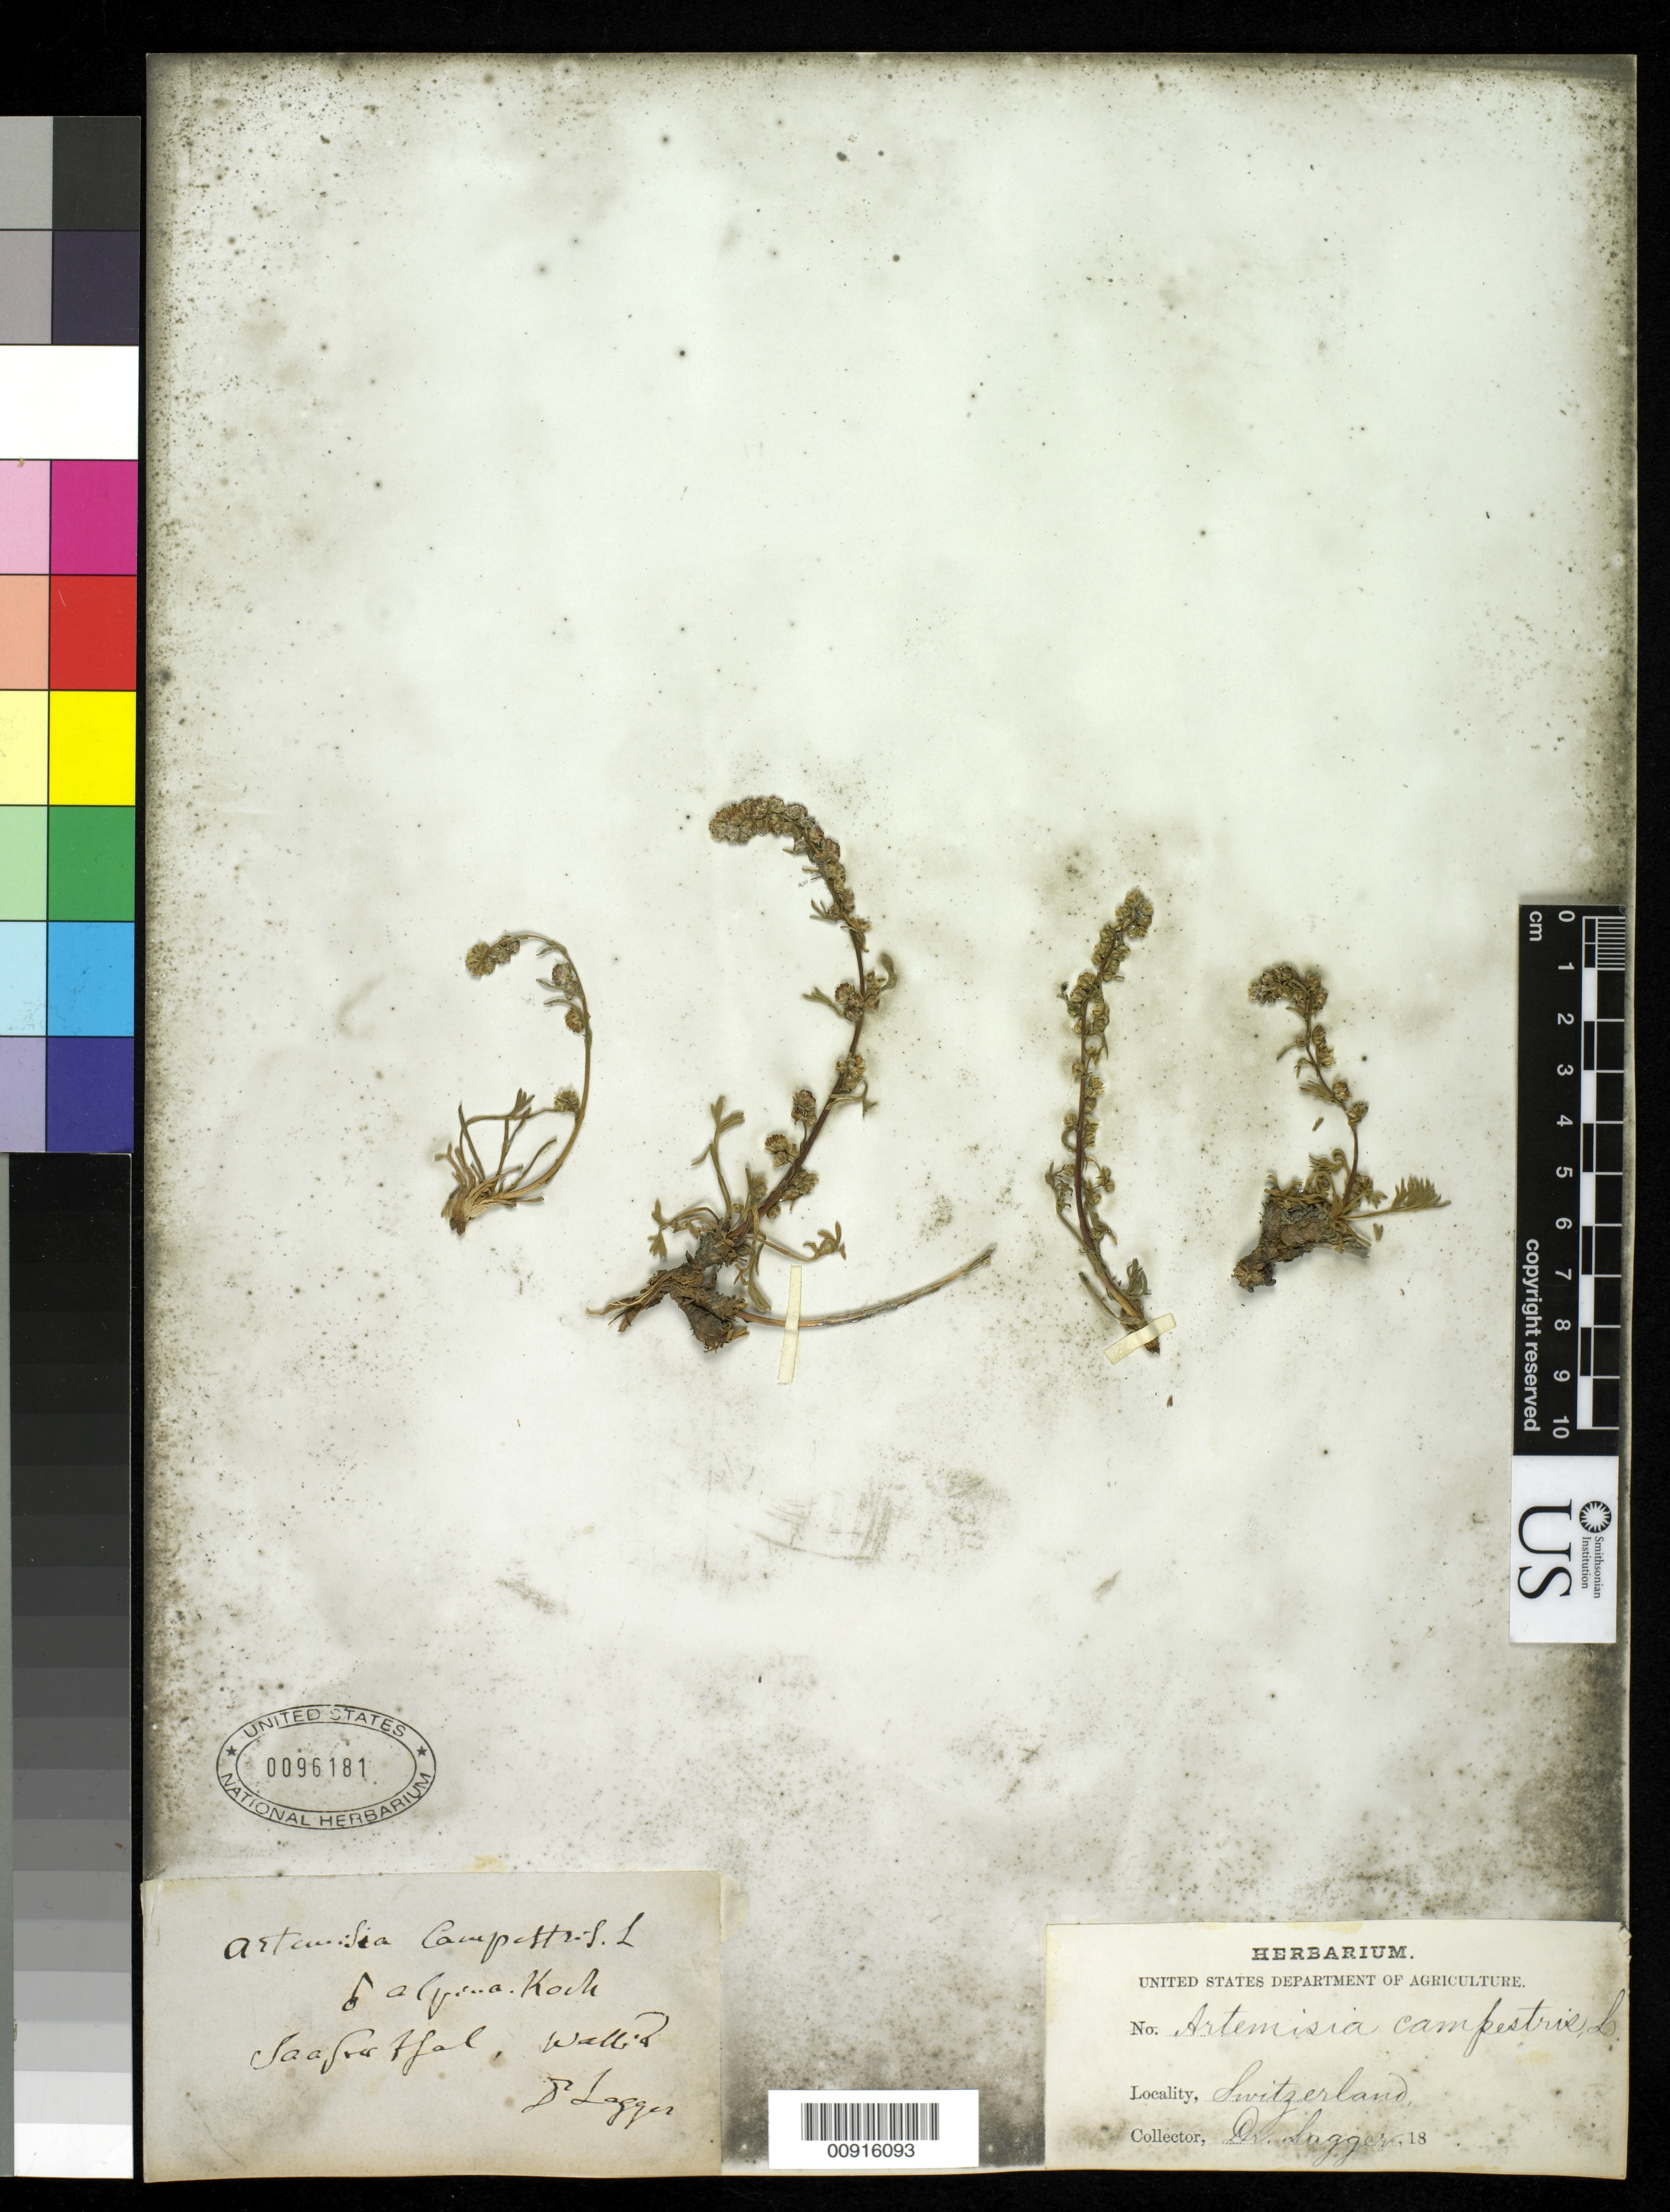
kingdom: Plantae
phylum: Tracheophyta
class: Magnoliopsida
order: Asterales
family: Asteraceae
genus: Artemisia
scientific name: Artemisia campestris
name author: L.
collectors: D. Lagger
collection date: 1800/1899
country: Switzerland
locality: Soafrefssal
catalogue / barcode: US 96181